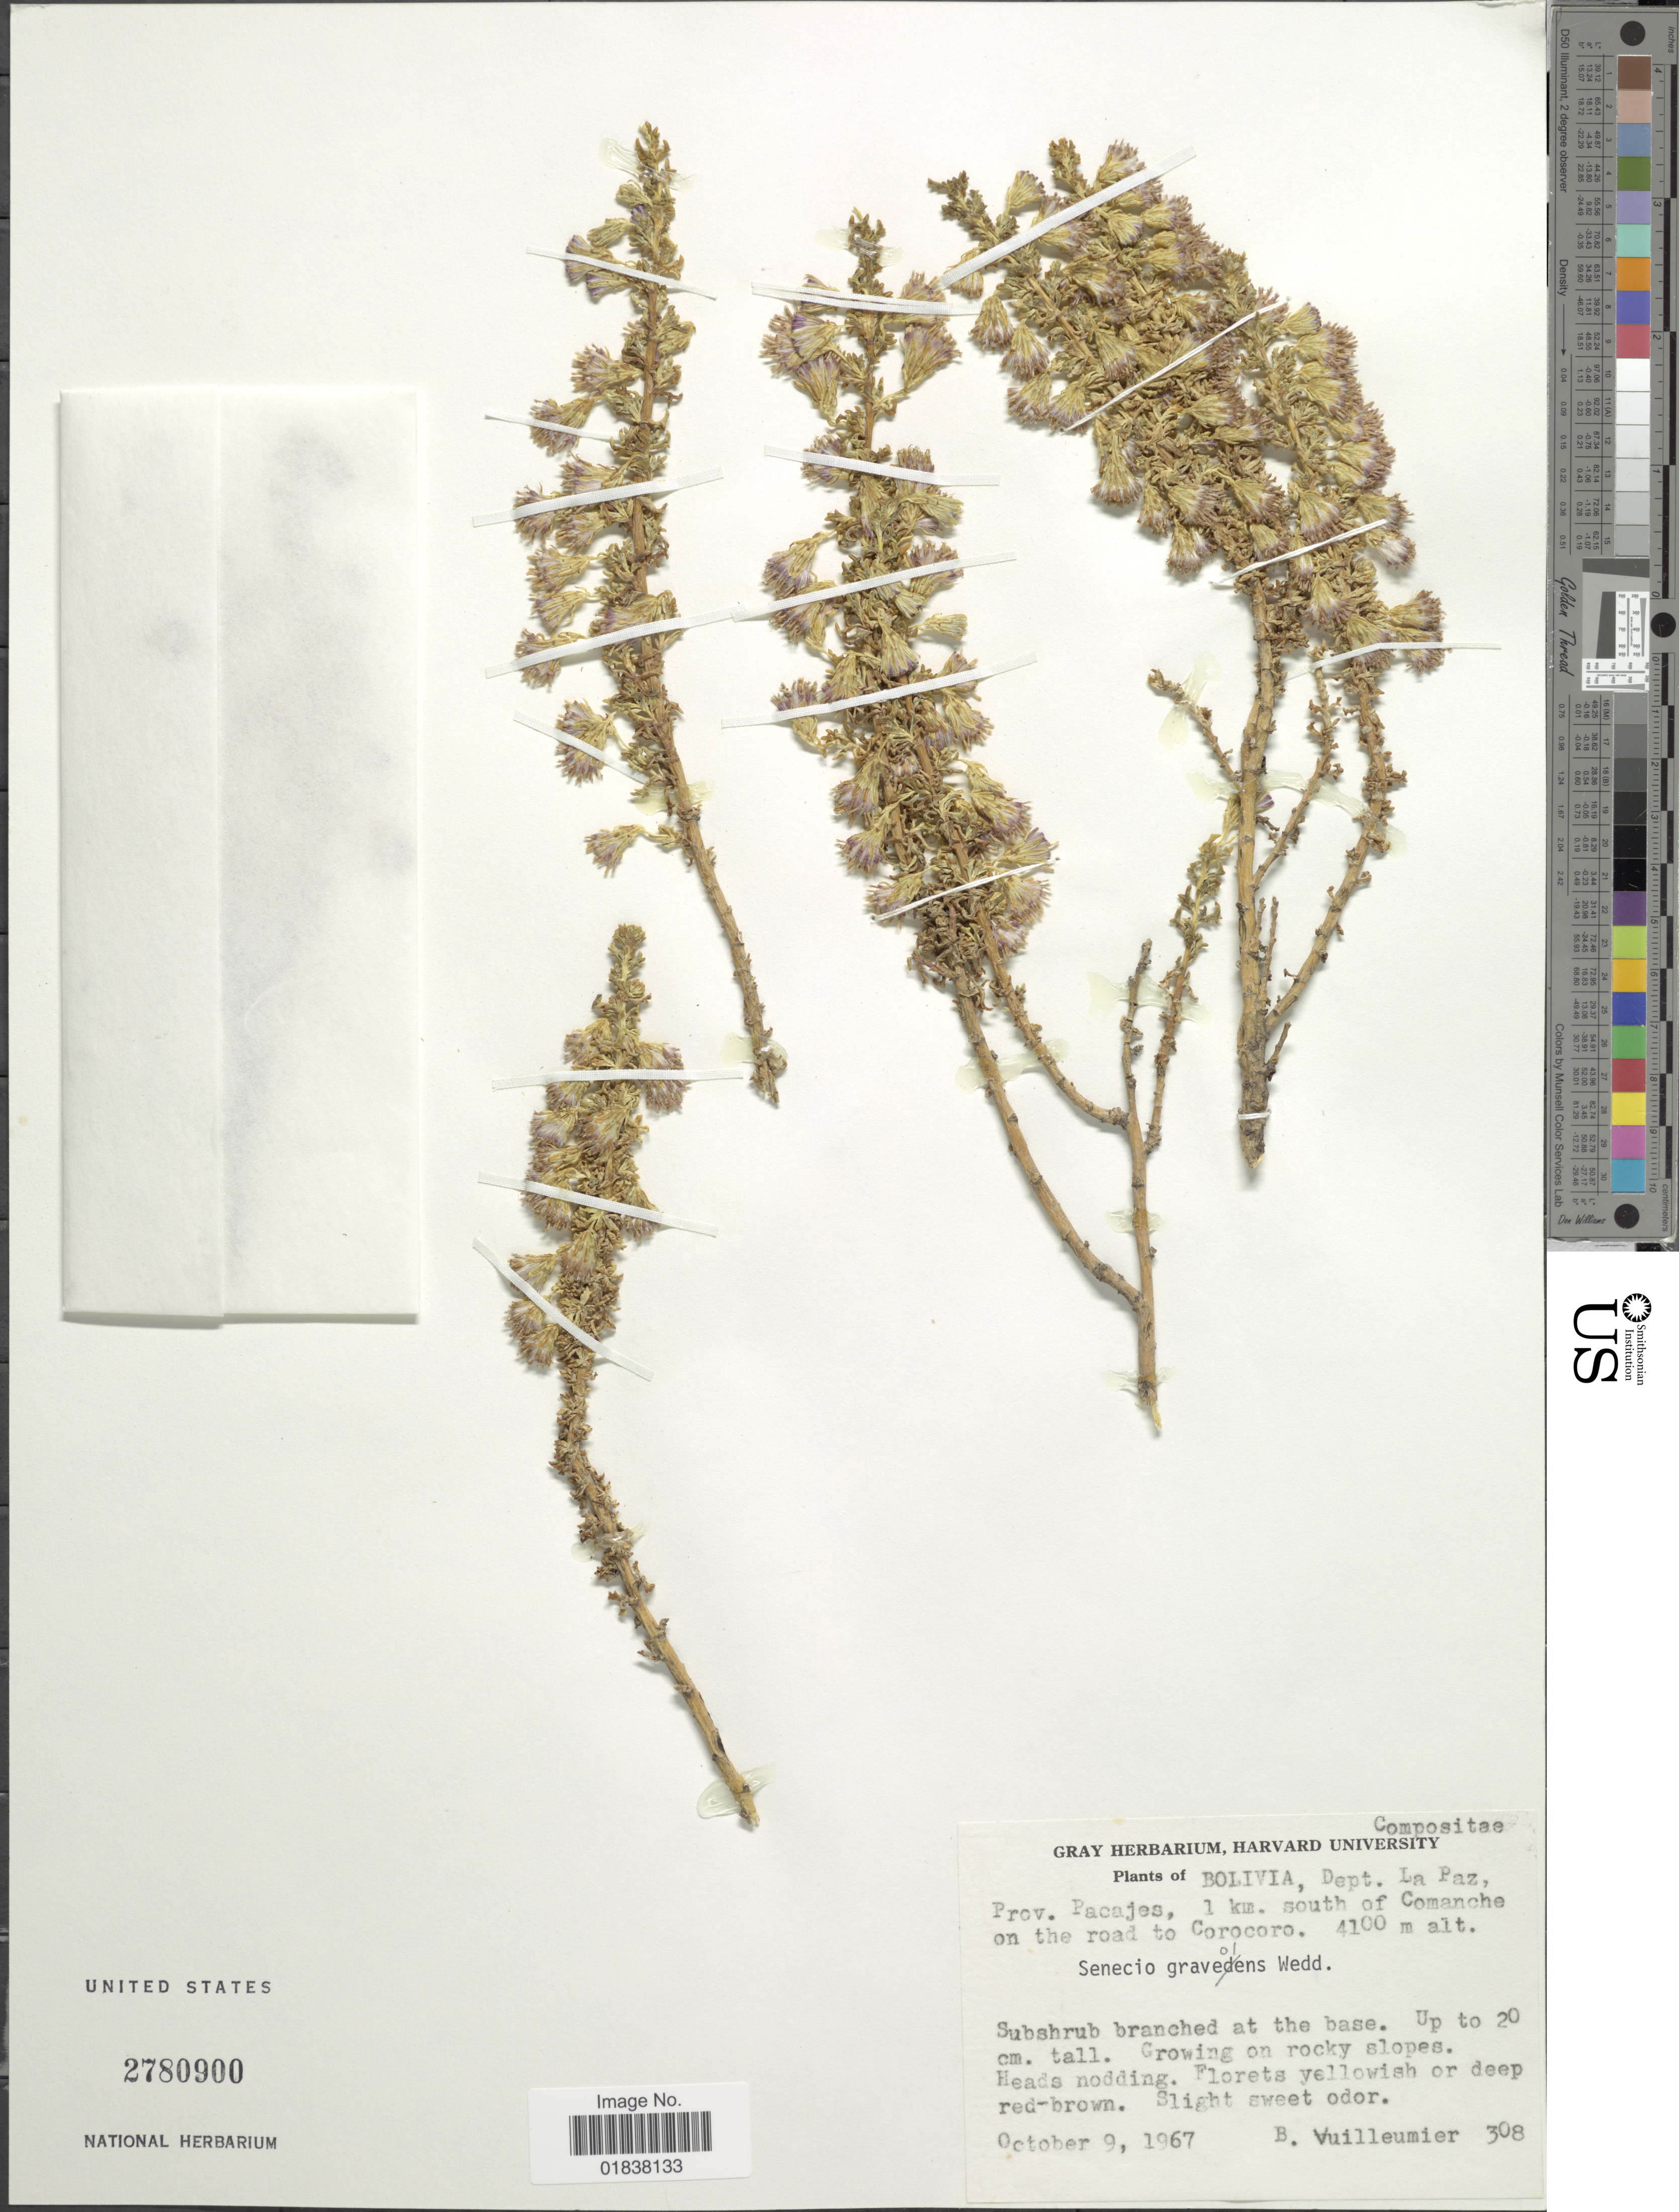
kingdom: Plantae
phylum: Tracheophyta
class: Magnoliopsida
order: Asterales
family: Asteraceae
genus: Senecio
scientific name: Senecio nutans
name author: Sch. Bip.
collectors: B. Vuilleumier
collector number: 308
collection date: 1967-10-09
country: Bolivia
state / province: La Paz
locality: Prov. Pacajes, 1 km south of Comanche on the road to Corocoro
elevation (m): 4100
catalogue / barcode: US 2780900